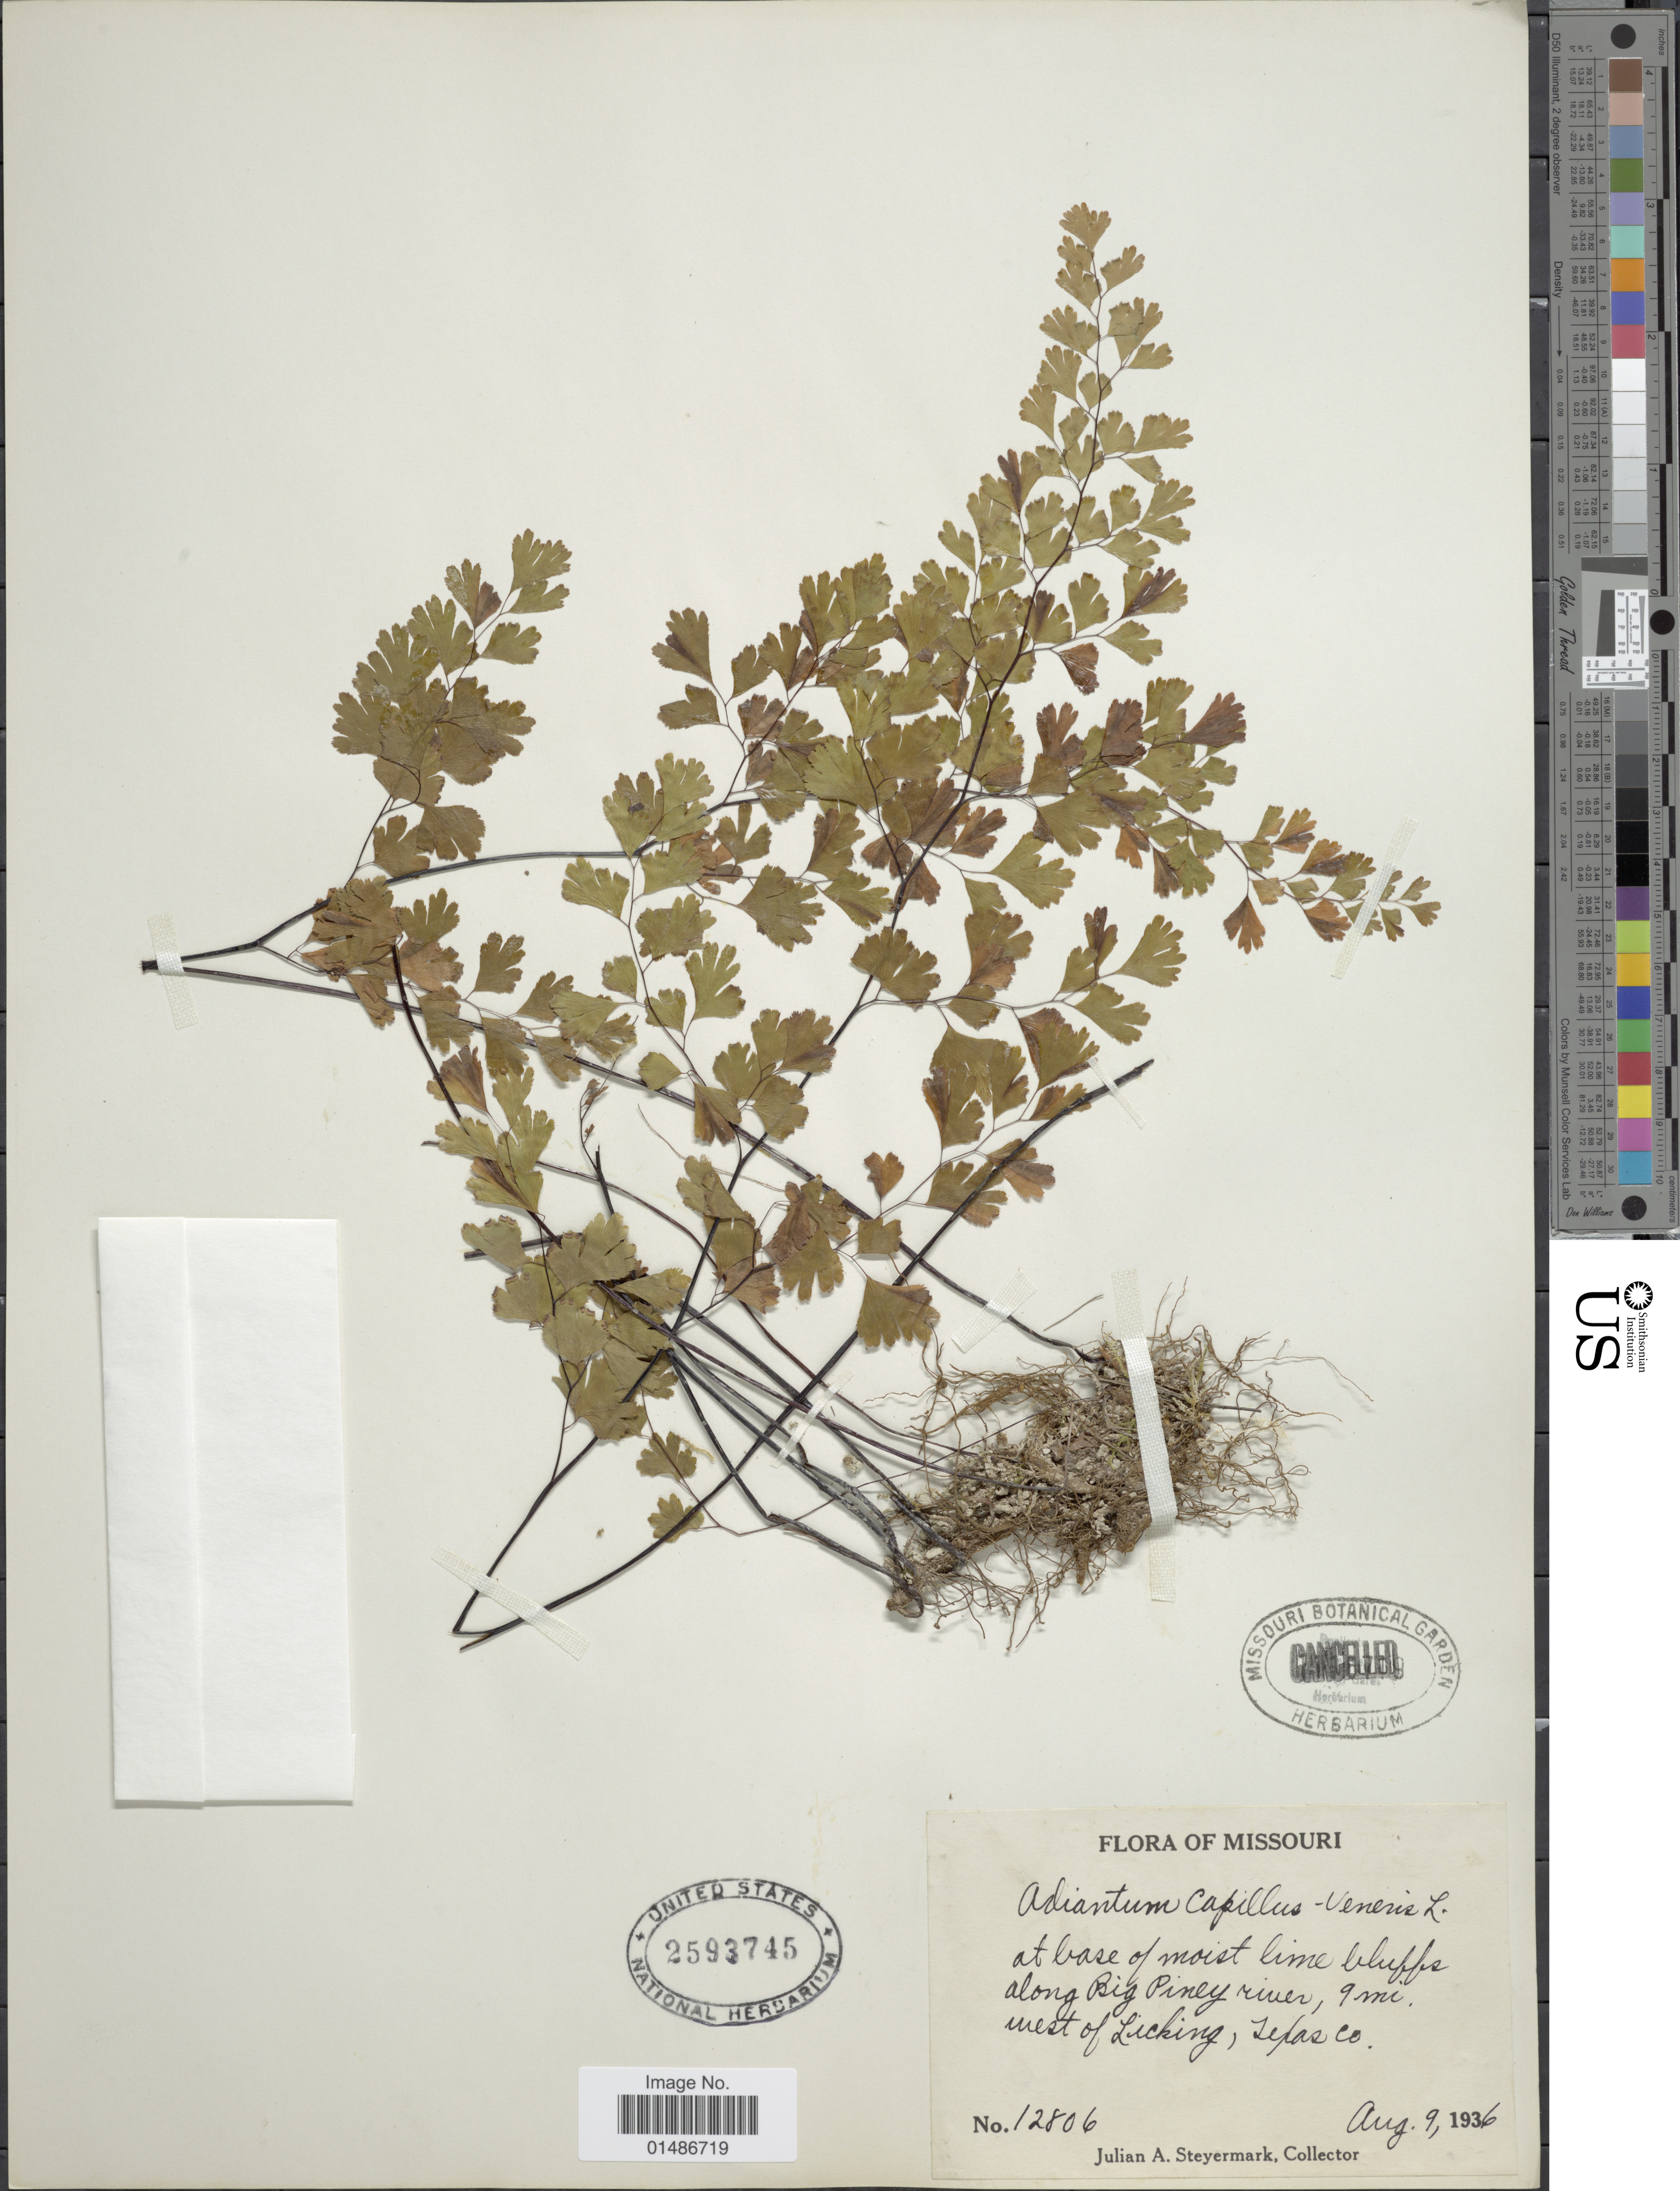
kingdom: Plantae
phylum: Tracheophyta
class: Polypodiopsida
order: Polypodiales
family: Pteridaceae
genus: Adiantum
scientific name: Adiantum capillus-veneris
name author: L.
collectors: J. Steyermark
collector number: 12806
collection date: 1936-08-09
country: United States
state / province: Texas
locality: At base of moist lime bluffs along Big Piney river, 9 mi. west of Licking, Texas Co.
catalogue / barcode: US 2593745